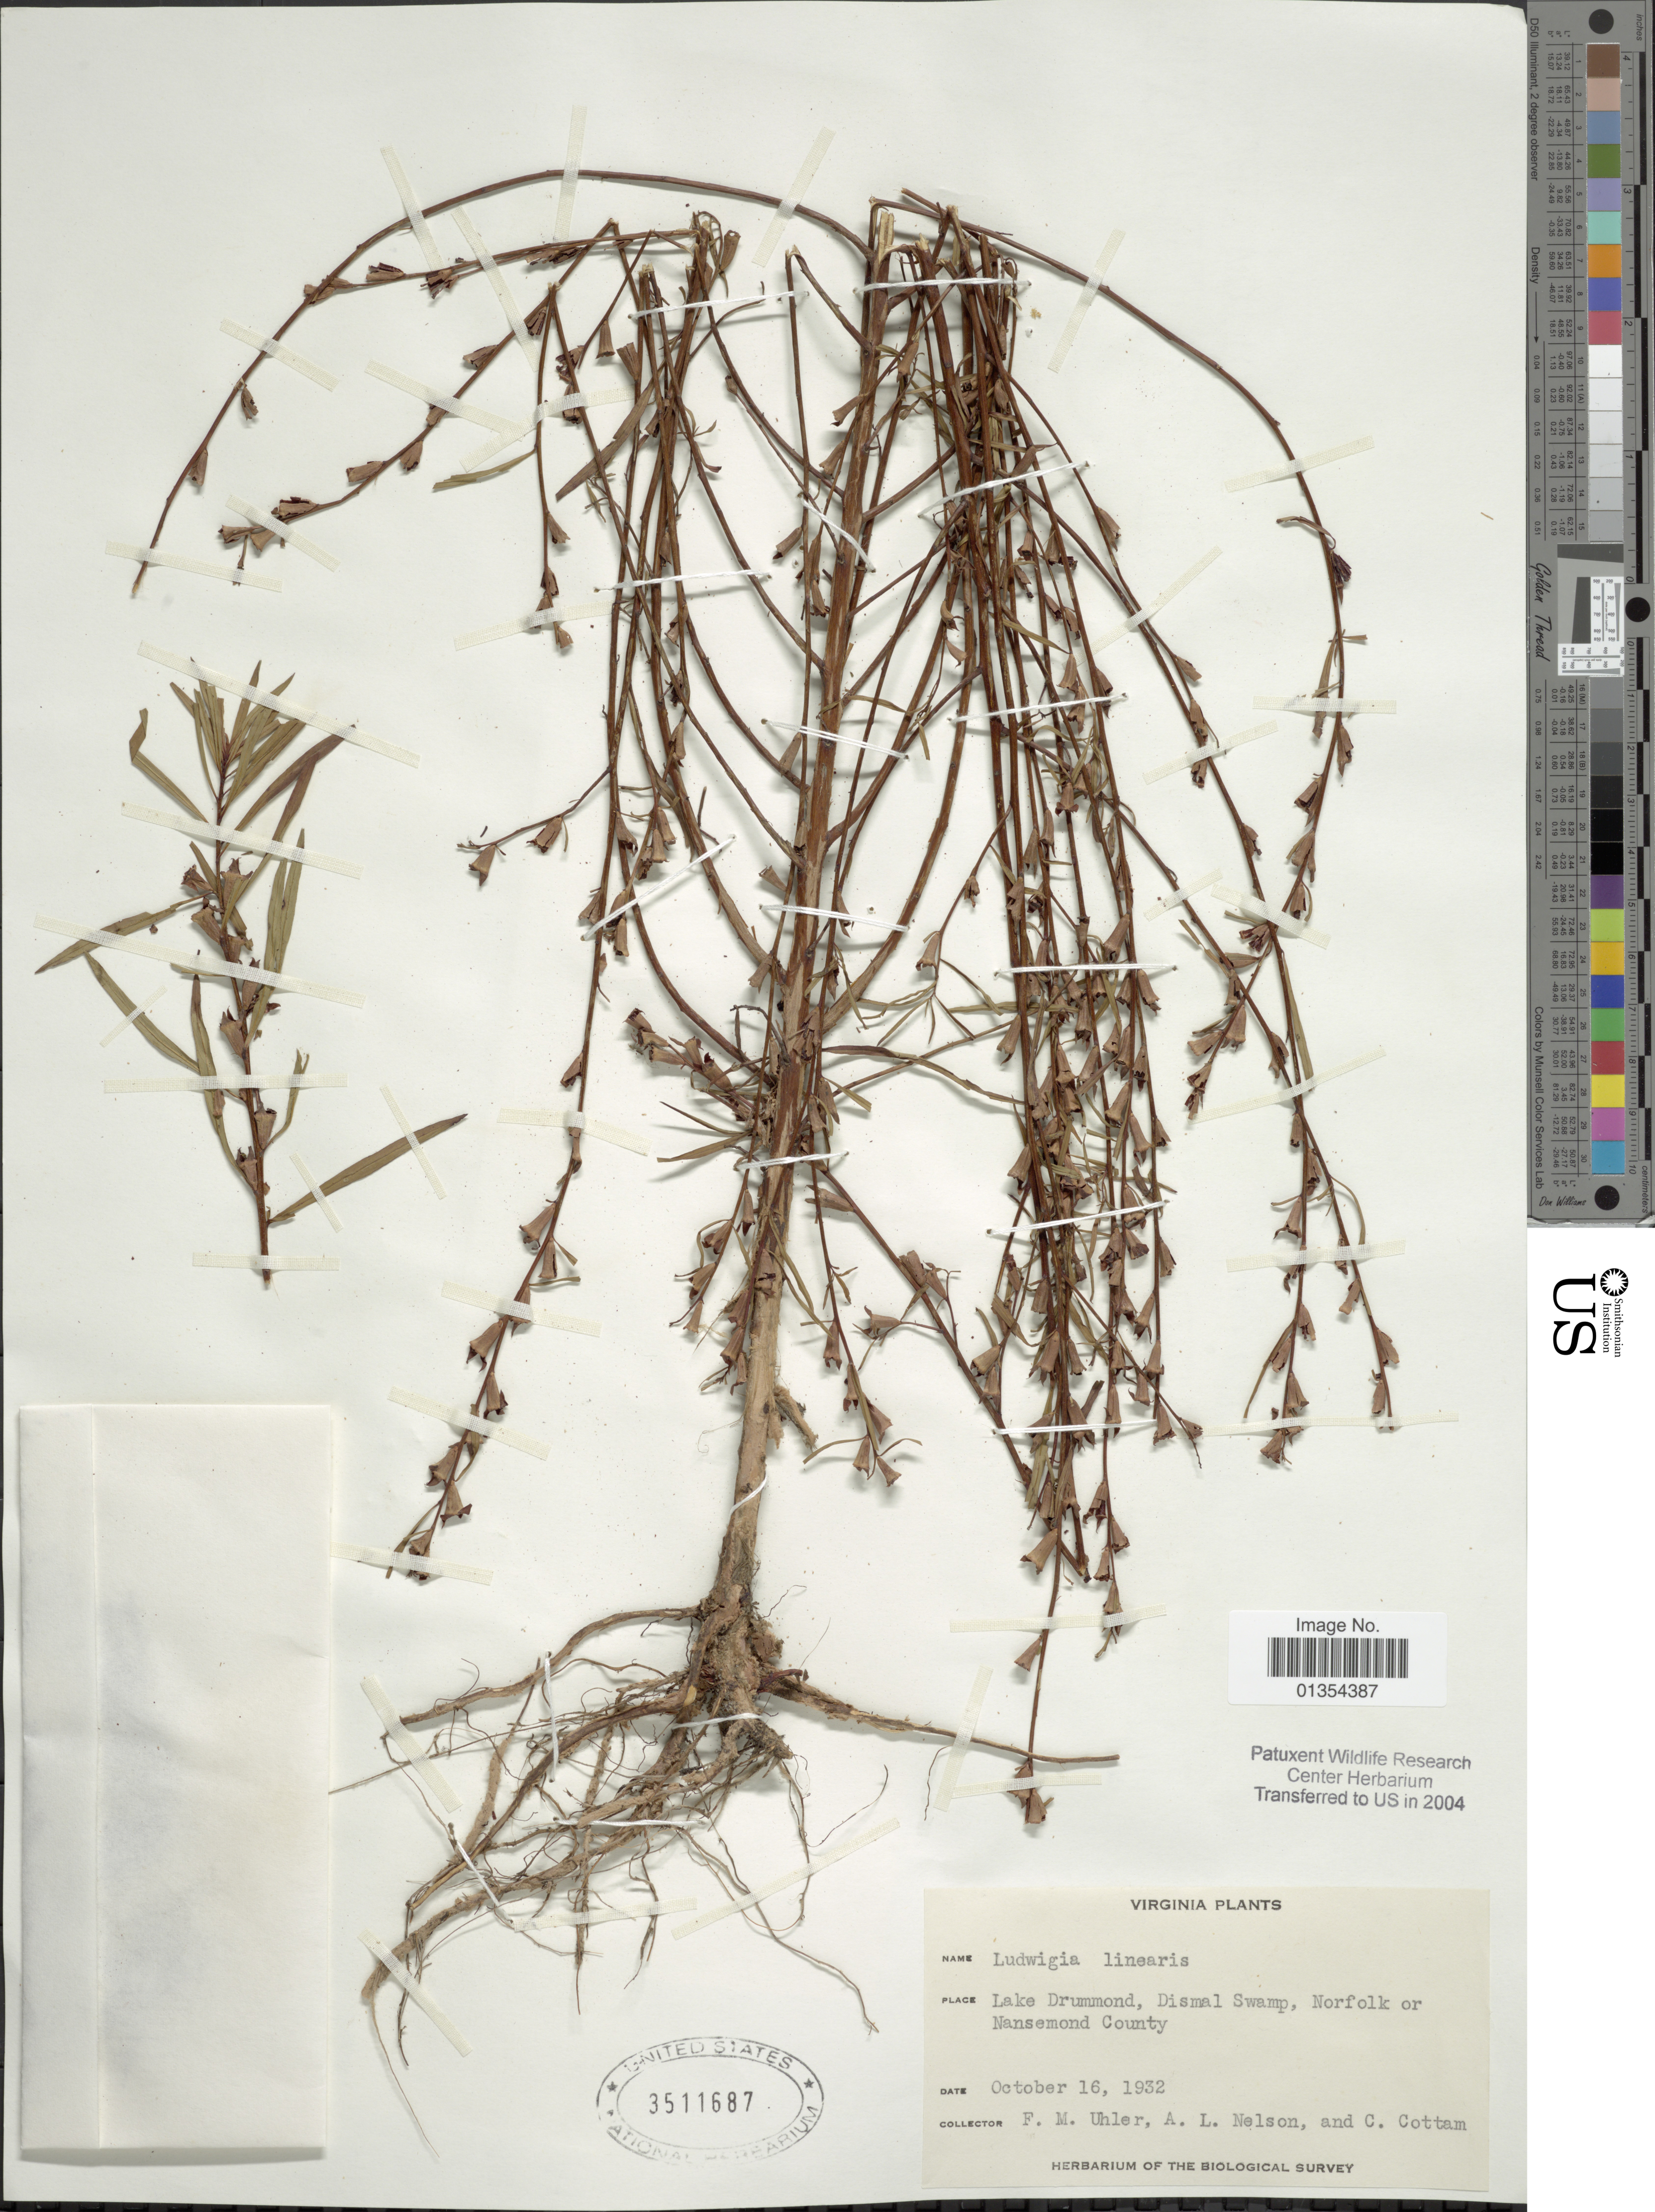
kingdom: Plantae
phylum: Tracheophyta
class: Magnoliopsida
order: Myrtales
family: Onagraceae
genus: Ludwigia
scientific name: Ludwigia linearis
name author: Walter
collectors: F. M. Uhler, A. L. Nelson & C. Cottam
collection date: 1932-10-16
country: United States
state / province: Virginia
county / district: City of Norfolk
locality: Lake Drummond, Dismal Swamp, Norfolk or Nansemond County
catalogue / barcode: US 3511687